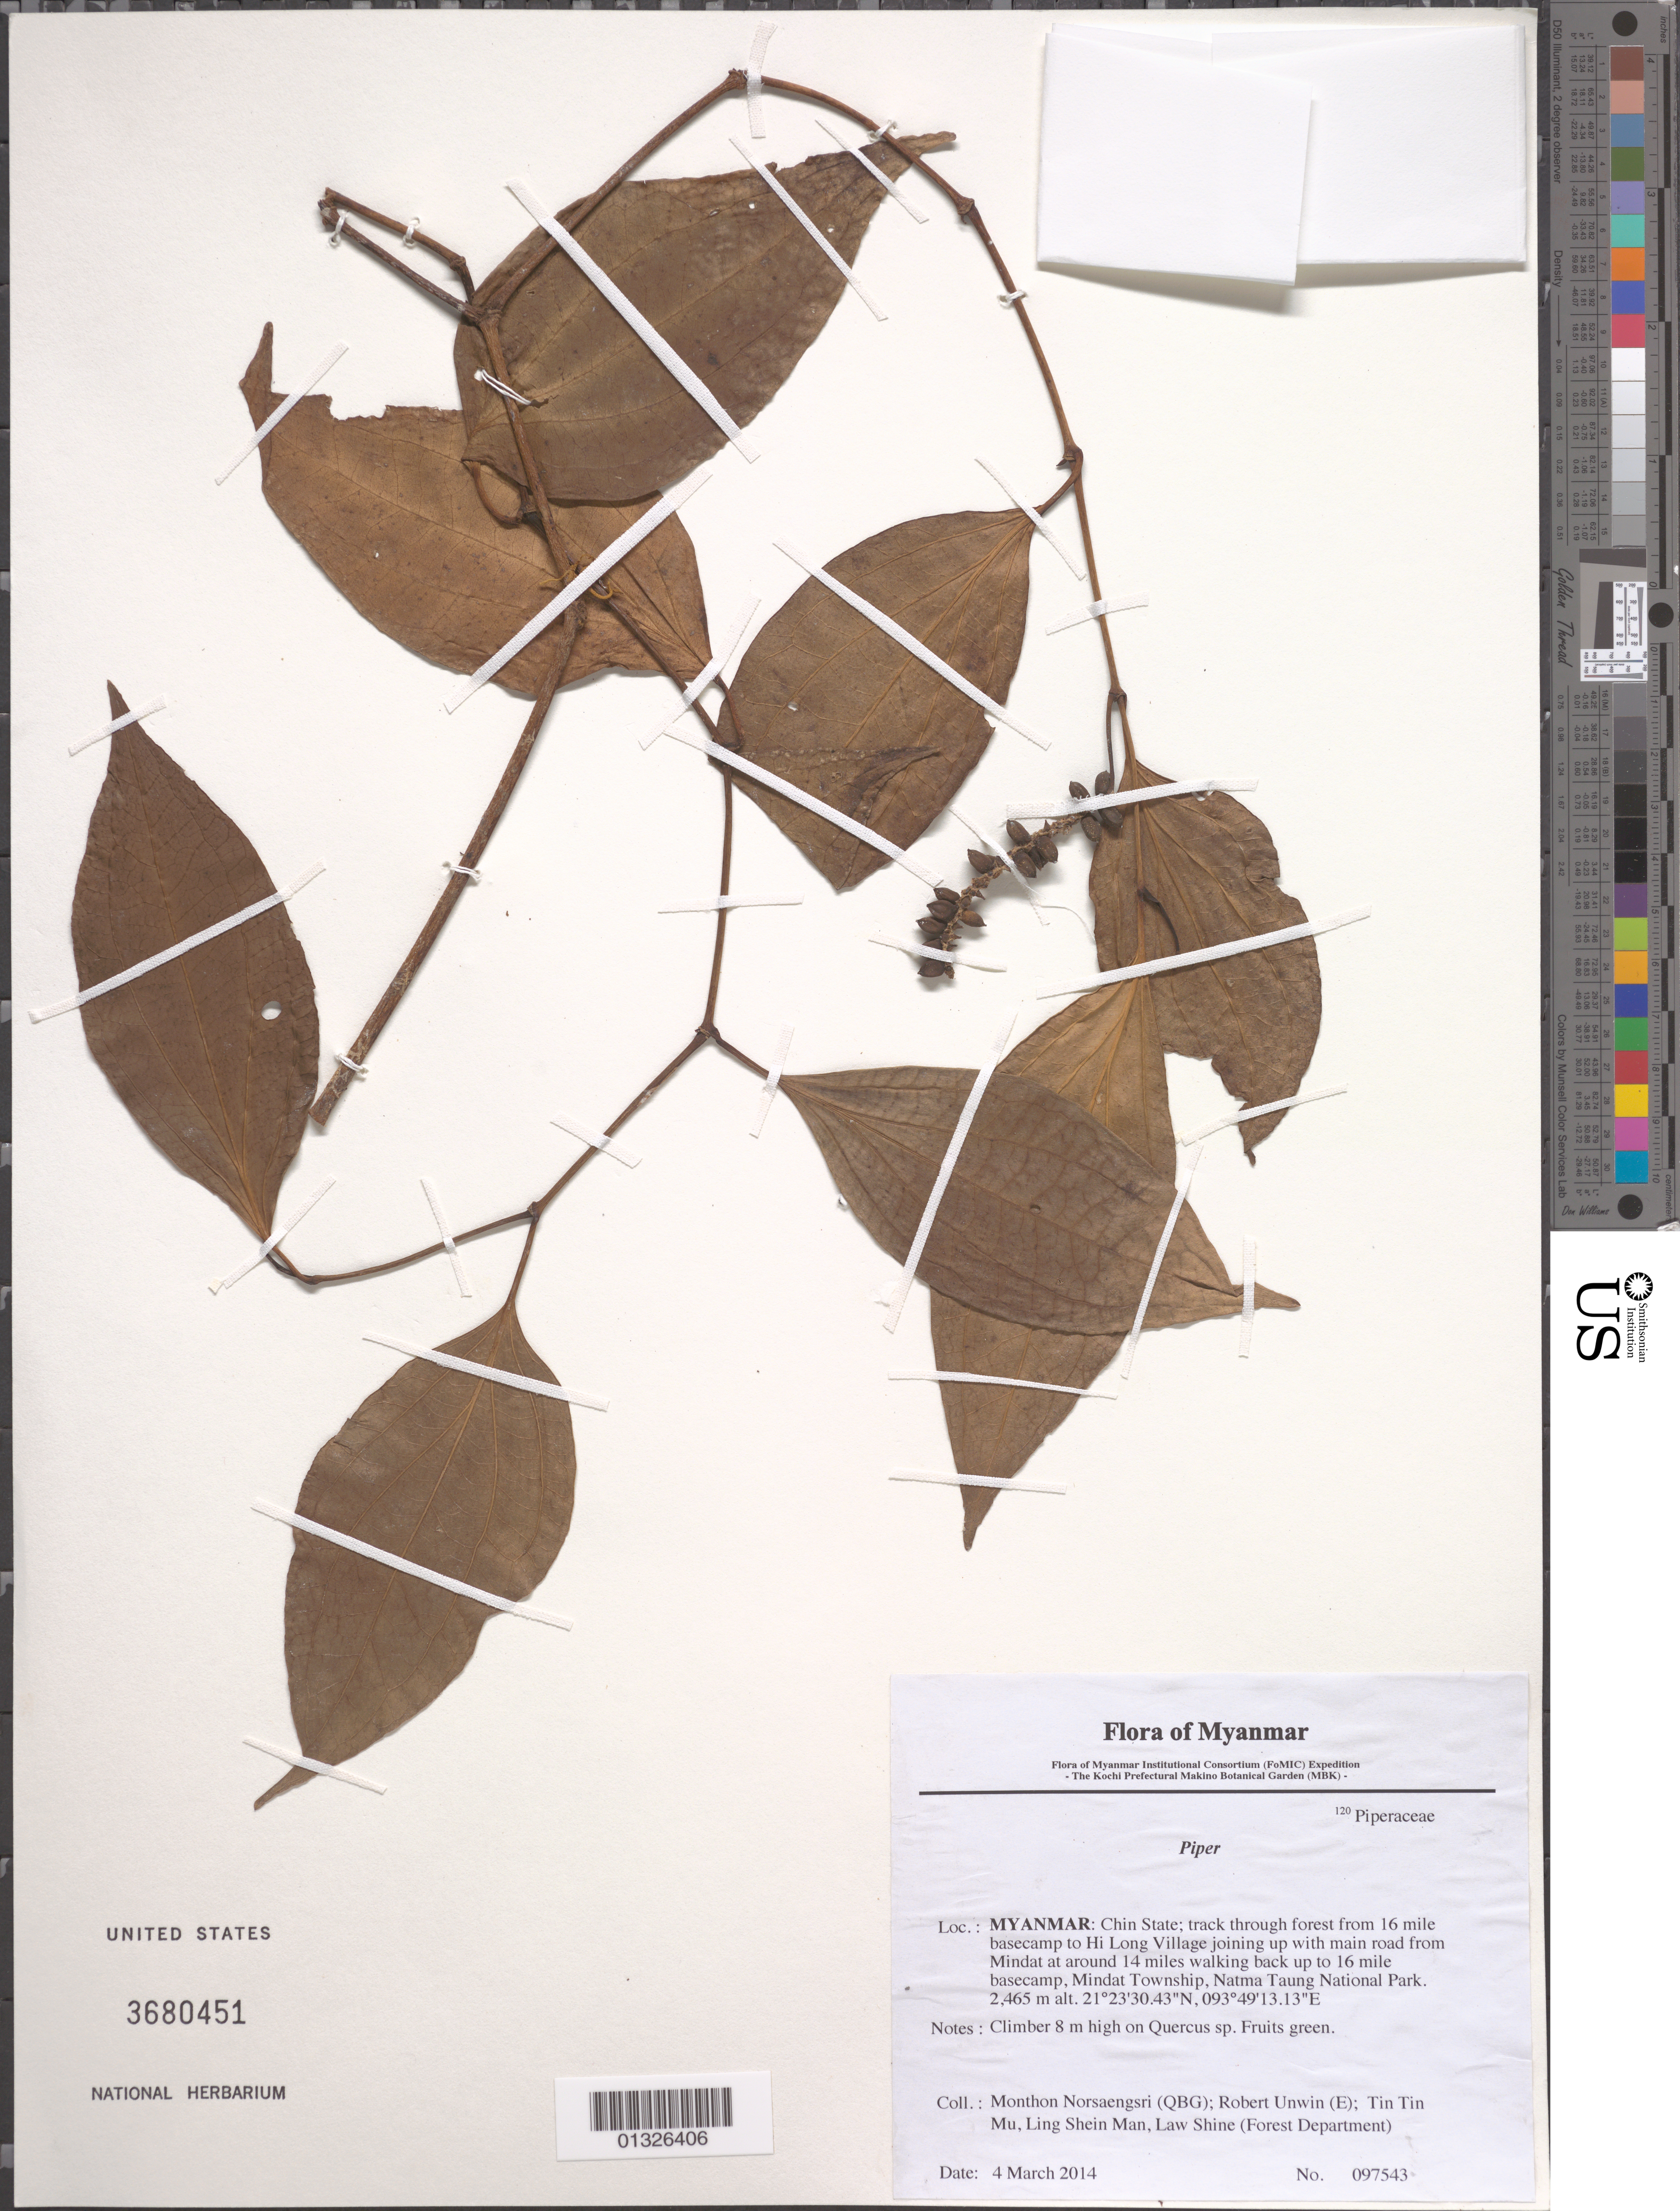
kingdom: Plantae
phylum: Tracheophyta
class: Magnoliopsida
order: Piperales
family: Piperaceae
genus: Piper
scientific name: Piper sp.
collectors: M. Norsaengsri, R. Unwin, Tin Tin Mu, Ling Shein Man & L. Shine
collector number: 97543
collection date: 2014-03-04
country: Myanmar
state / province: Chin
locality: Track through forest from 16 mile basecamp to Hi Long Village joining up with main road from Mindat at around 14 miles walking back up to 16 mile basecamp, Mindat Township, Natma Taung National Park.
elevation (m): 2465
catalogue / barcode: US 3680451